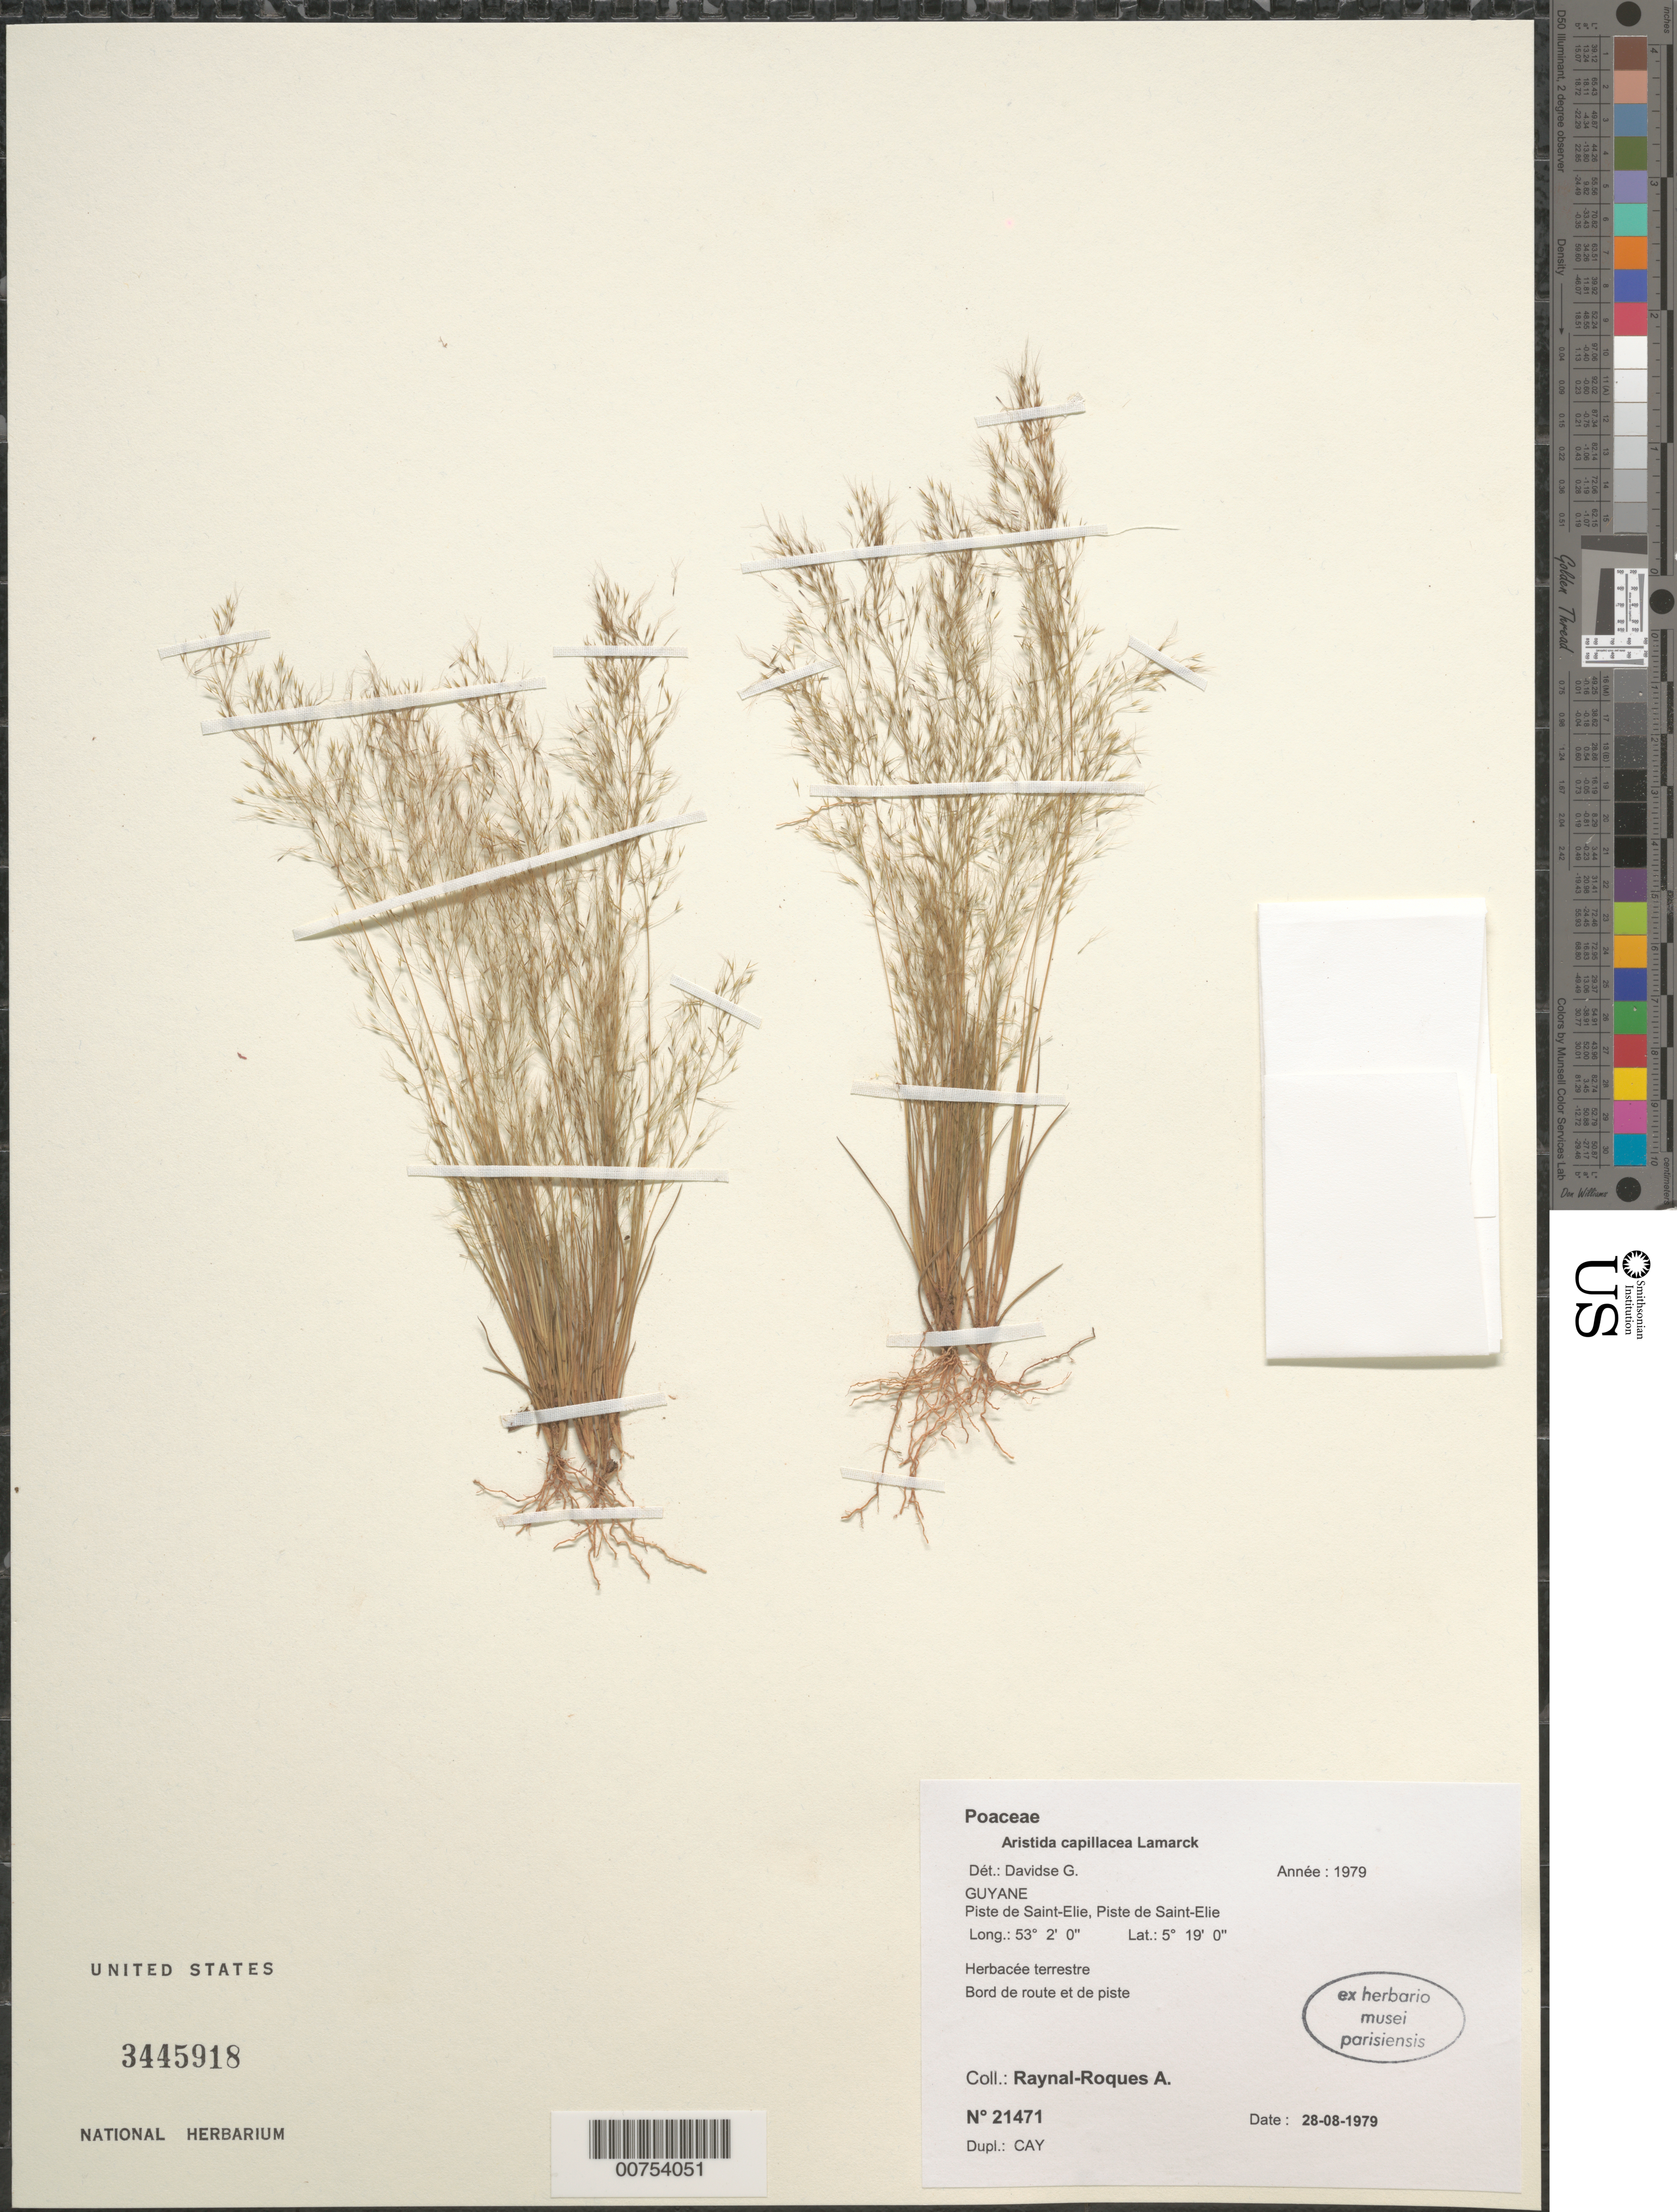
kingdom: Plantae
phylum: Tracheophyta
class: Liliopsida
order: Poales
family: Poaceae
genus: Aristida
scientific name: Aristida capillacea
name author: Lam.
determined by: Davidse, Gerrit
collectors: A. M. Raynal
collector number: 21471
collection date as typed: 28-Aug-79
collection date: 1979-08-28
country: French Guiana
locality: Piste de Saint-Élie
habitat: Along road and trail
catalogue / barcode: US 3445918